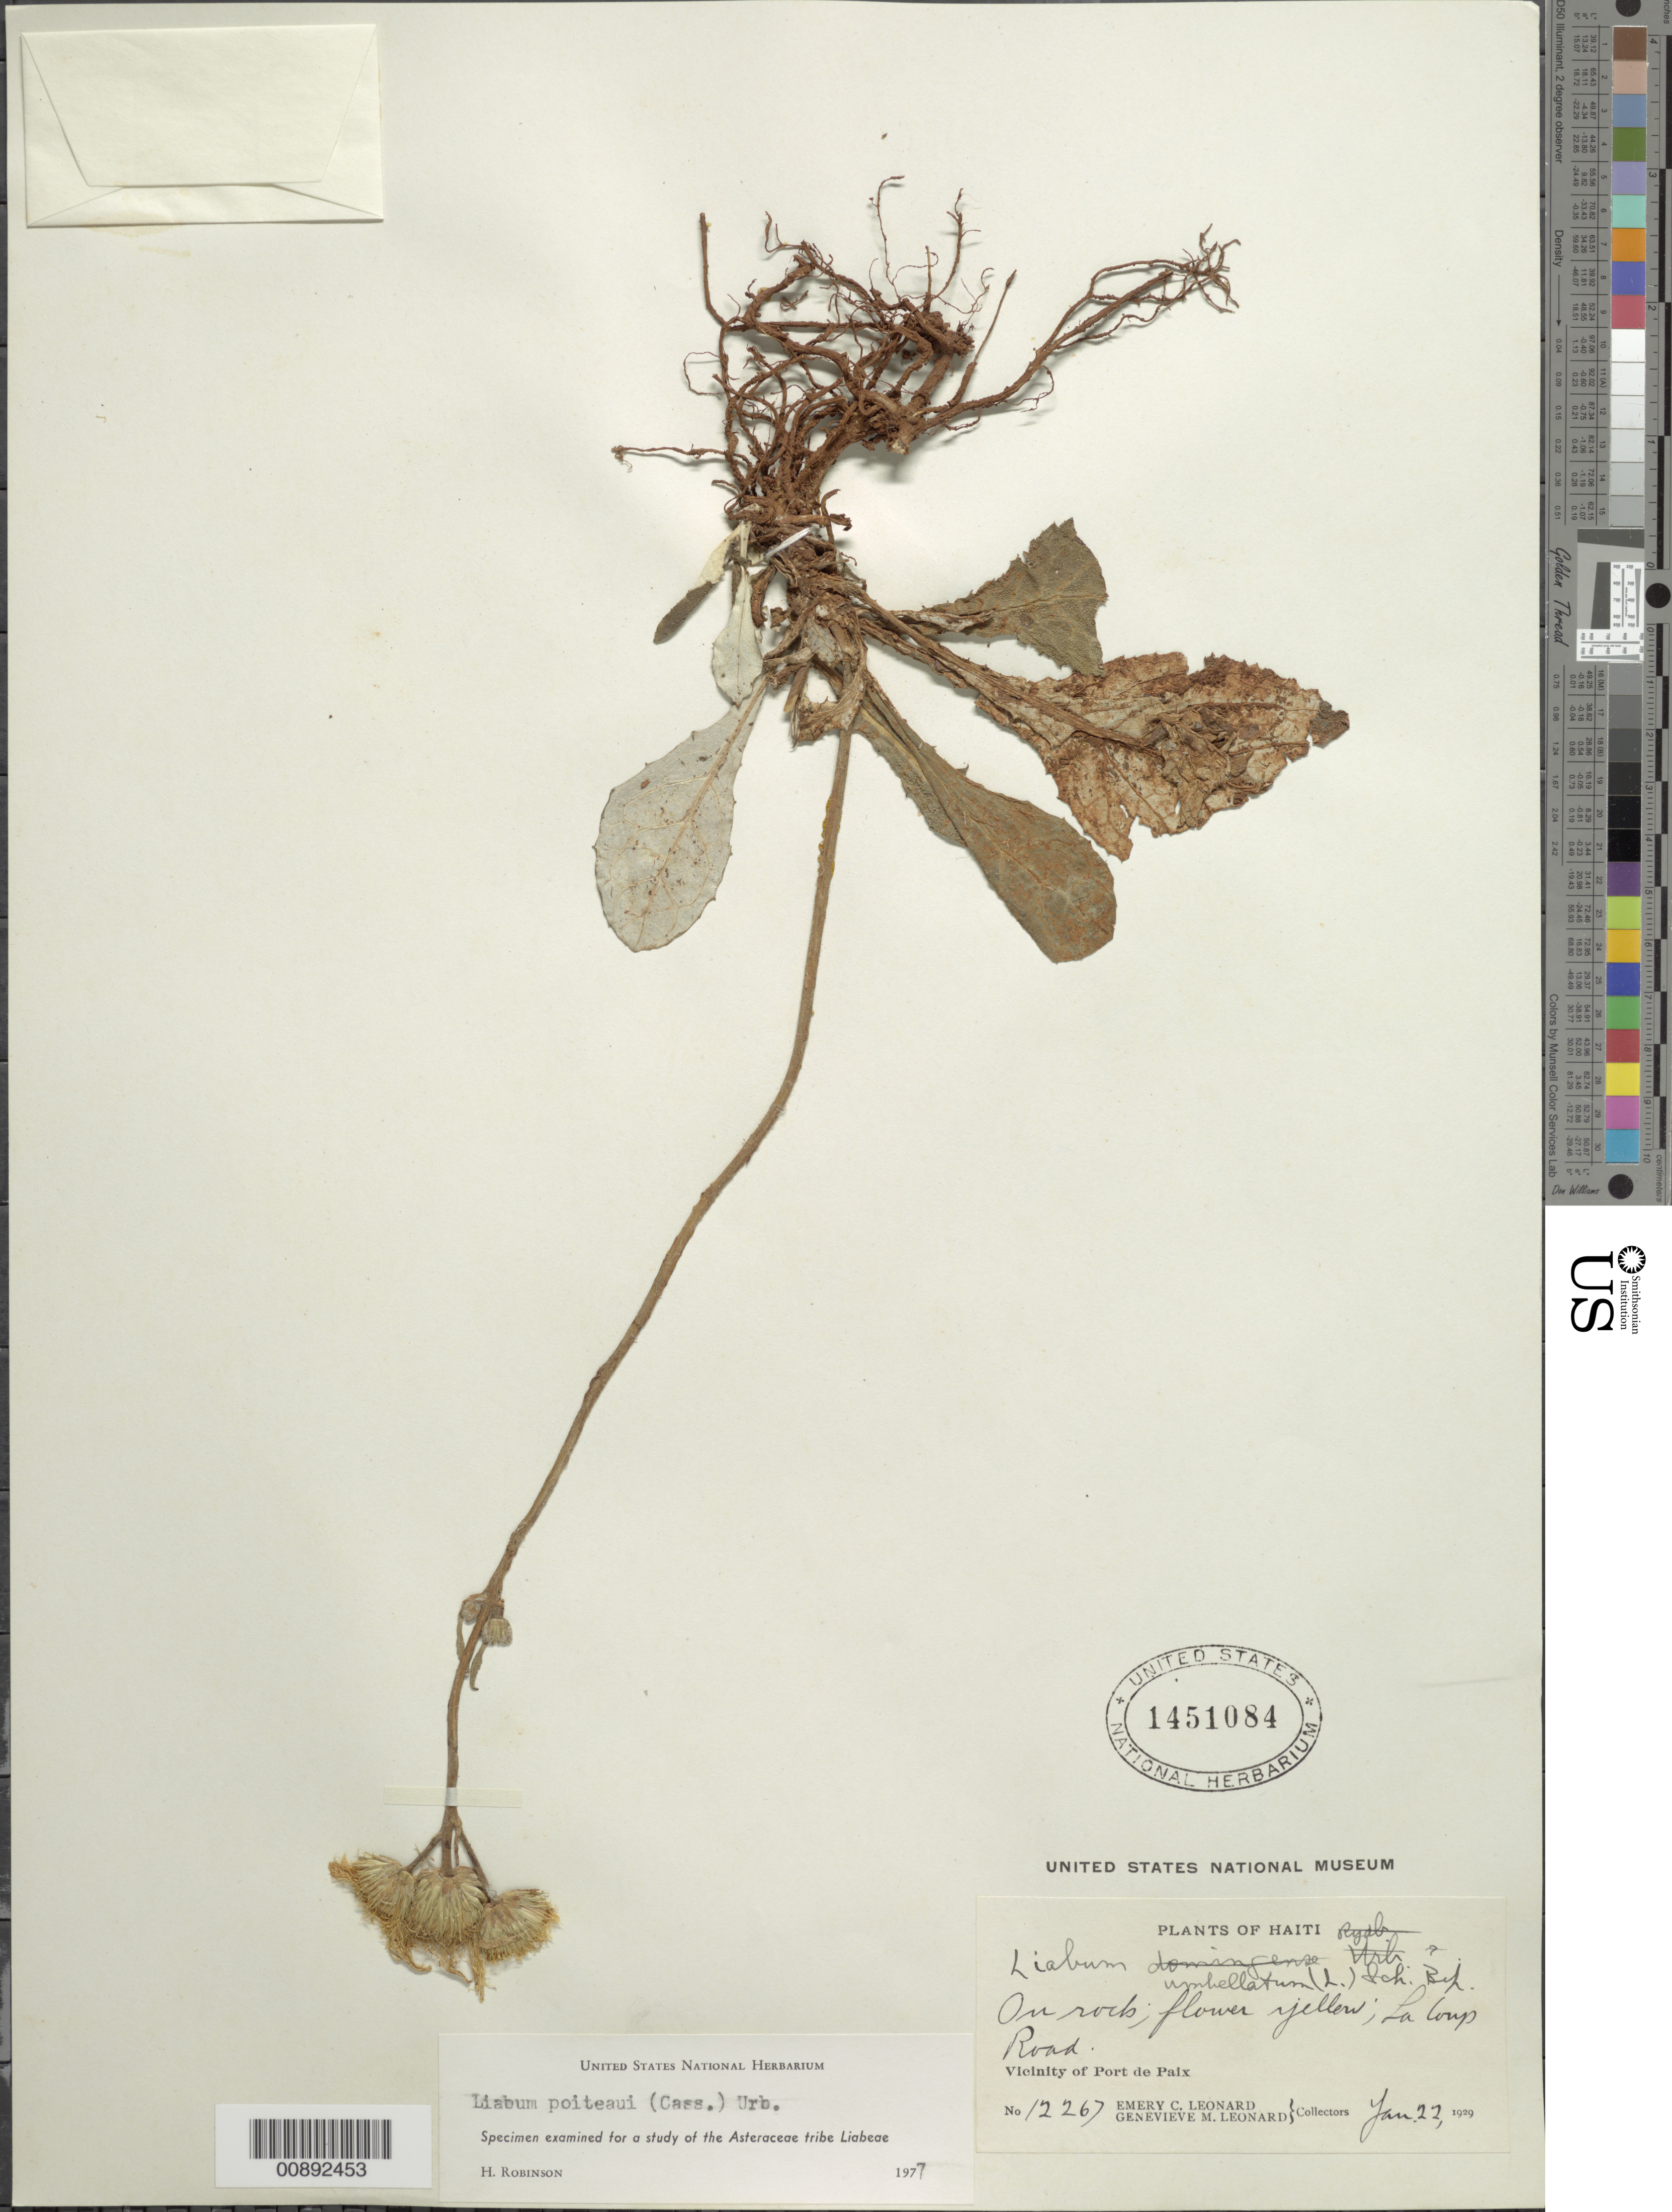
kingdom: Plantae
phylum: Tracheophyta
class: Magnoliopsida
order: Asterales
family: Asteraceae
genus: Liabum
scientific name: Liabum poiteaui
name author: (Cass.) Urb.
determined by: Robinson, Harold E., (US)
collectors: E. C. Leonard & G. M. Leonard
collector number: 12267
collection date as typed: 22 January 1929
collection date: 1929-01-22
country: Haiti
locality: Port de Paix vicinity, La Comp road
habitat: On rocks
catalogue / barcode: US 1451084